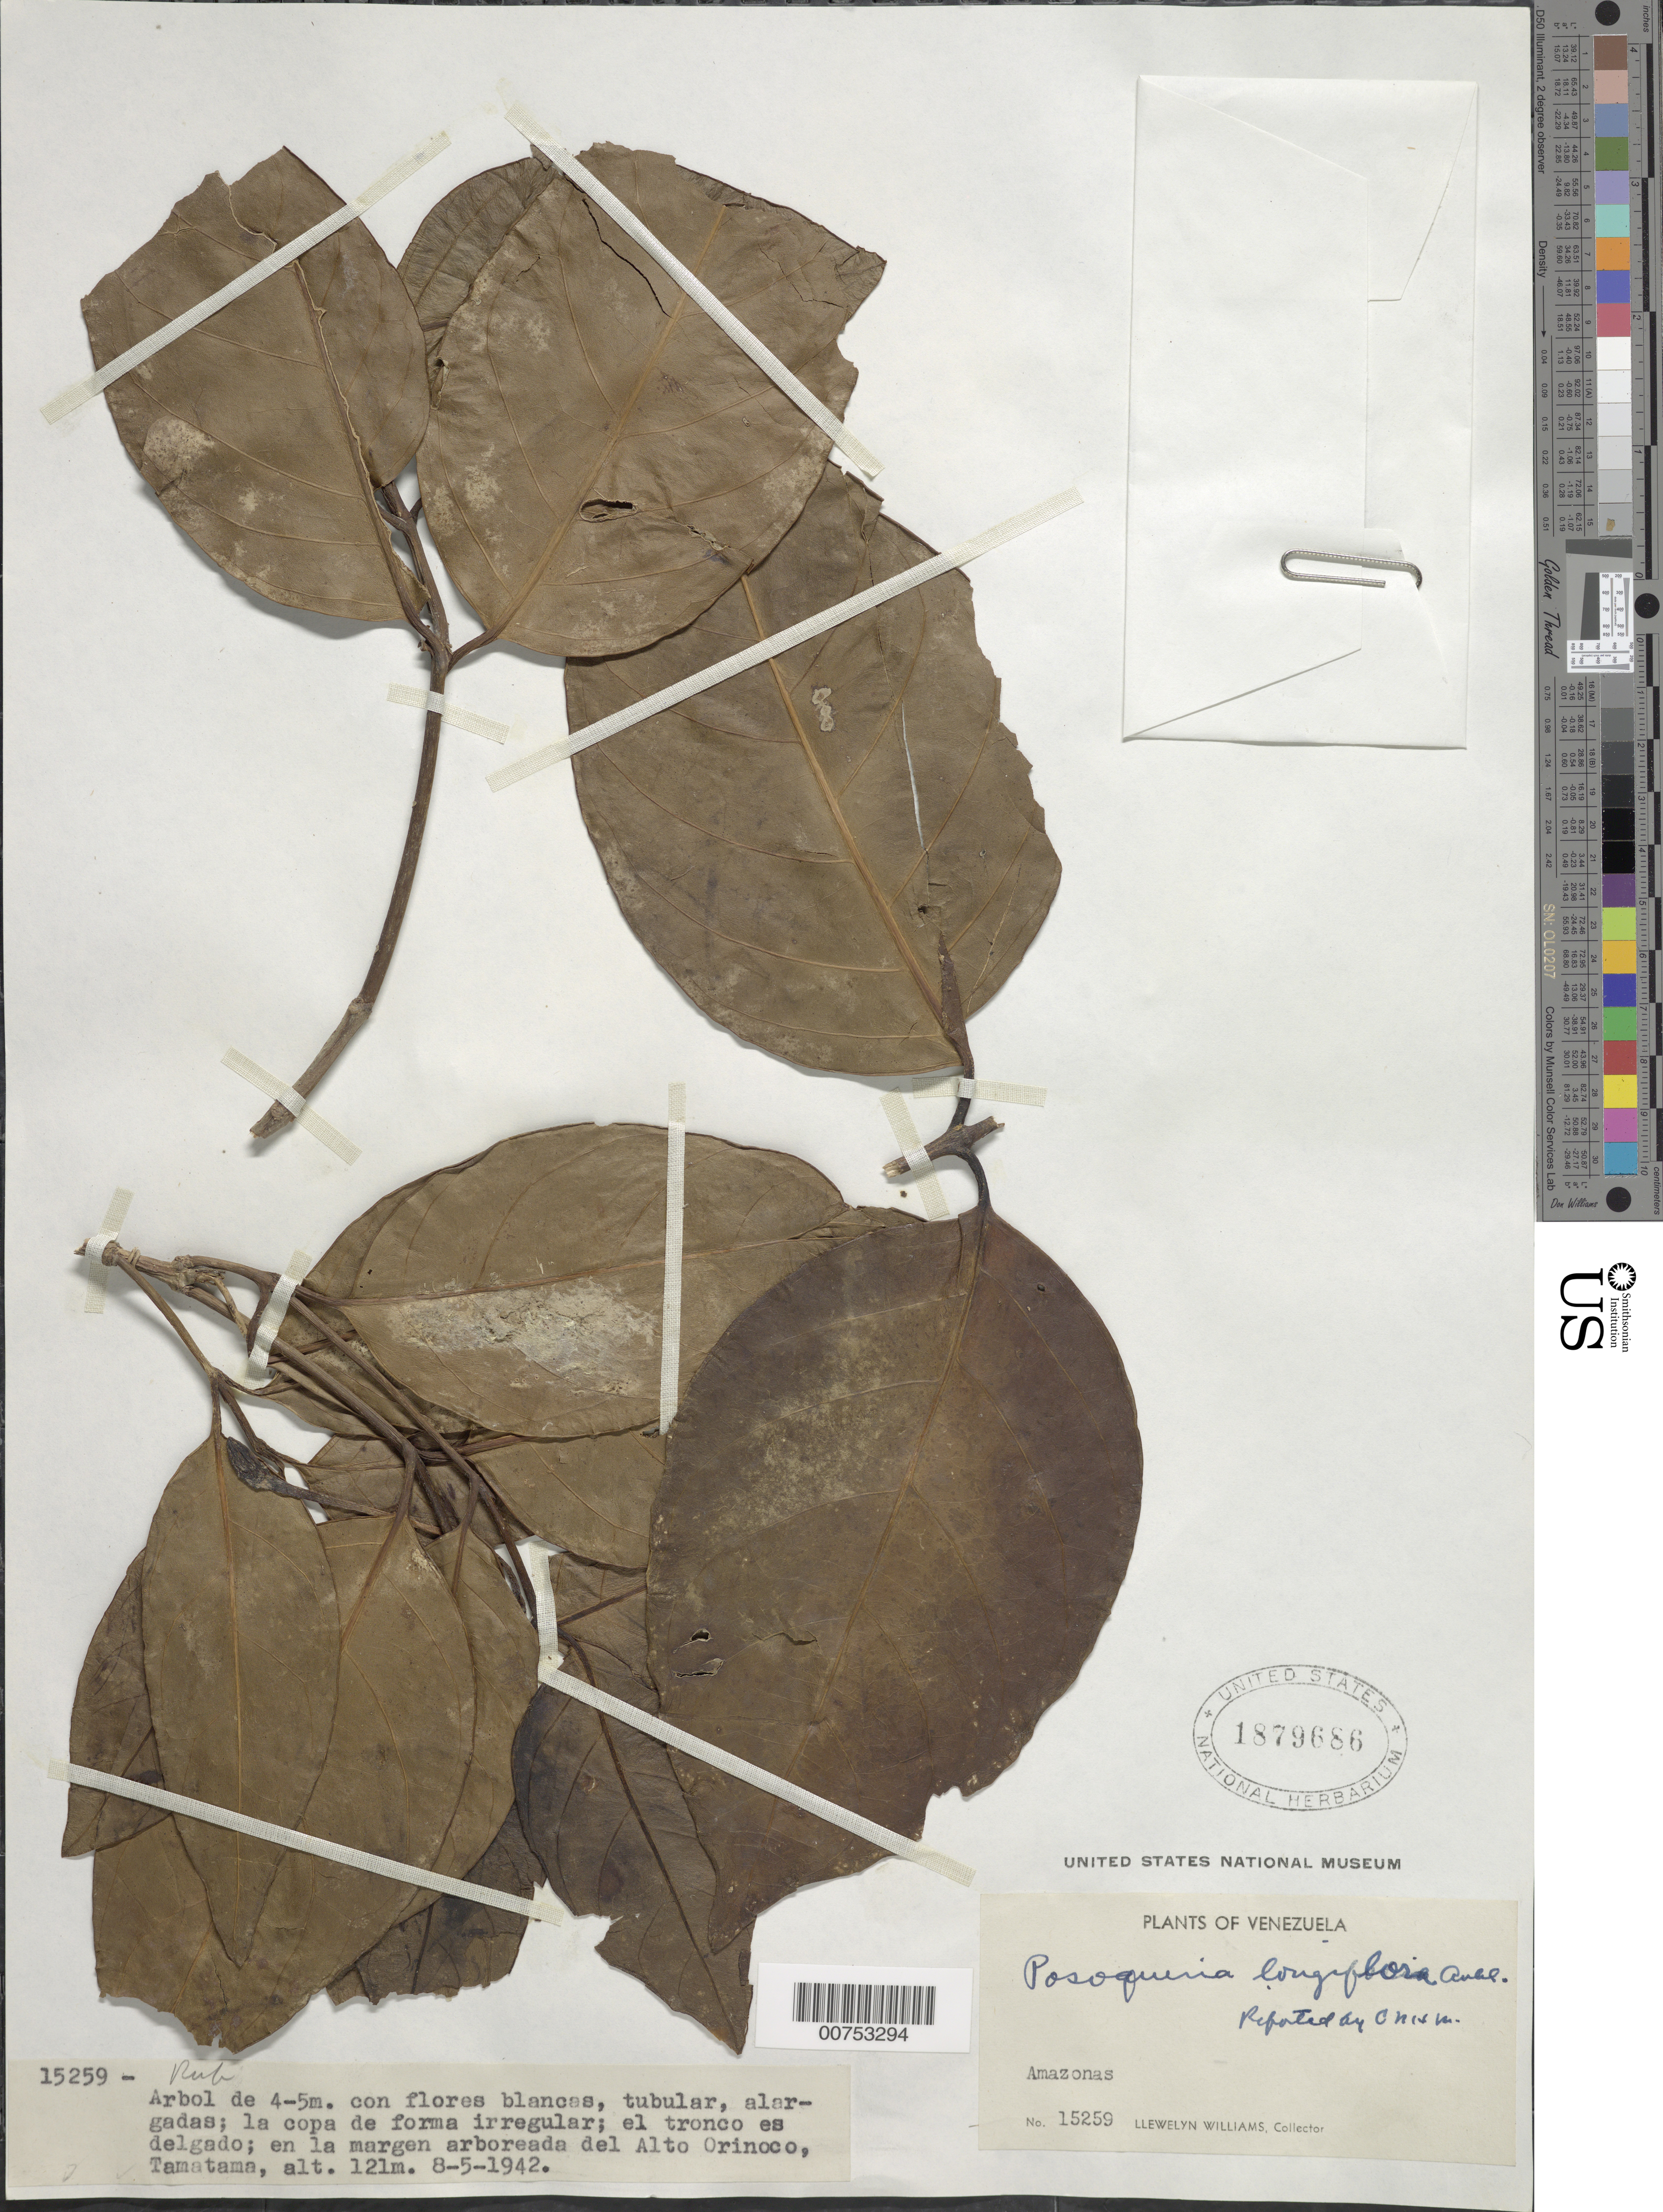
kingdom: Plantae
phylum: Tracheophyta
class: Magnoliopsida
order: Gentianales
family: Rubiaceae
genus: Posoqueria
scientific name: Posoqueria longiflora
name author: Aubl.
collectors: Ll. Williams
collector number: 15259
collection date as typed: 8-May-42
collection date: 1942-05-08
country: Venezuela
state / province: Amazonas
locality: Tamatama, Alto Río Orinoco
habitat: Margen arboreada del rio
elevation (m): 121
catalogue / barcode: US 1879686